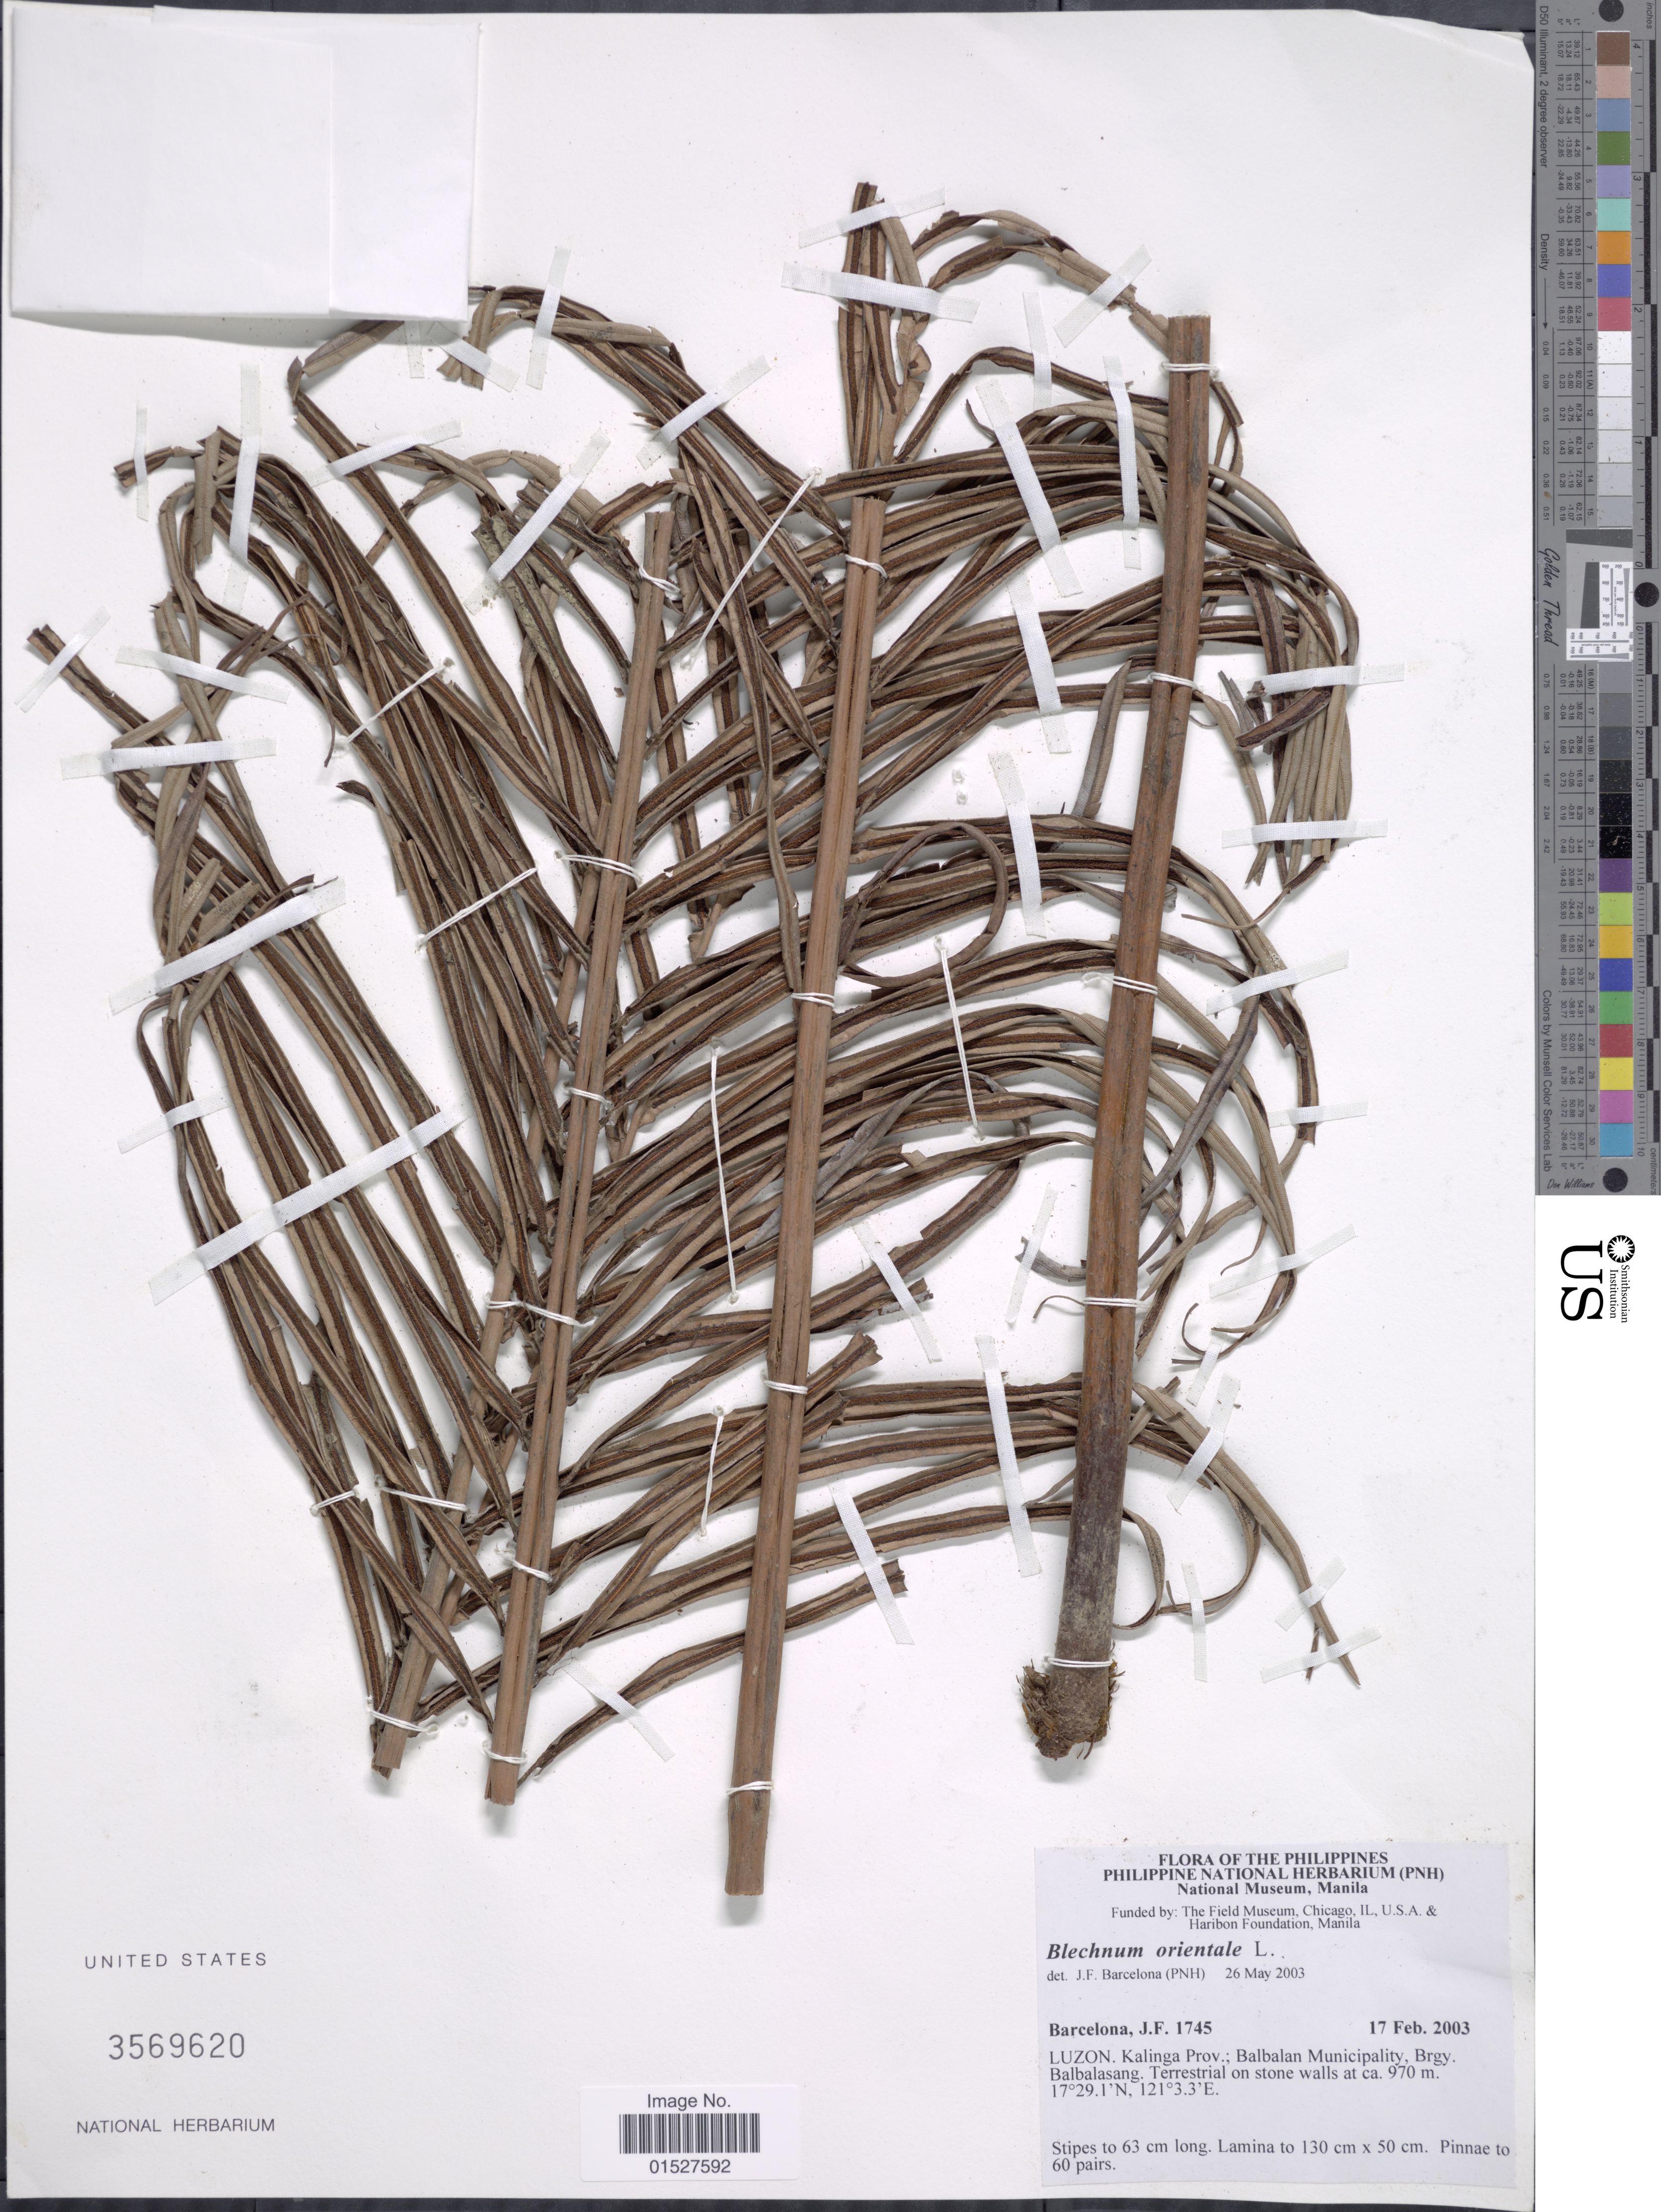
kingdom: Plantae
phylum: Tracheophyta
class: Polypodiopsida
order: Polypodiales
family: Blechnaceae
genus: Blechnum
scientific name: Blechnum orientale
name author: L.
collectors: J. F. Barcelona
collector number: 1745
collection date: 2003-02-17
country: Philippines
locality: Luzon. Kalinga Prov.; Balbalan Municipality, Brgy. Balbalasang.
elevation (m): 970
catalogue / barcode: US 3569620